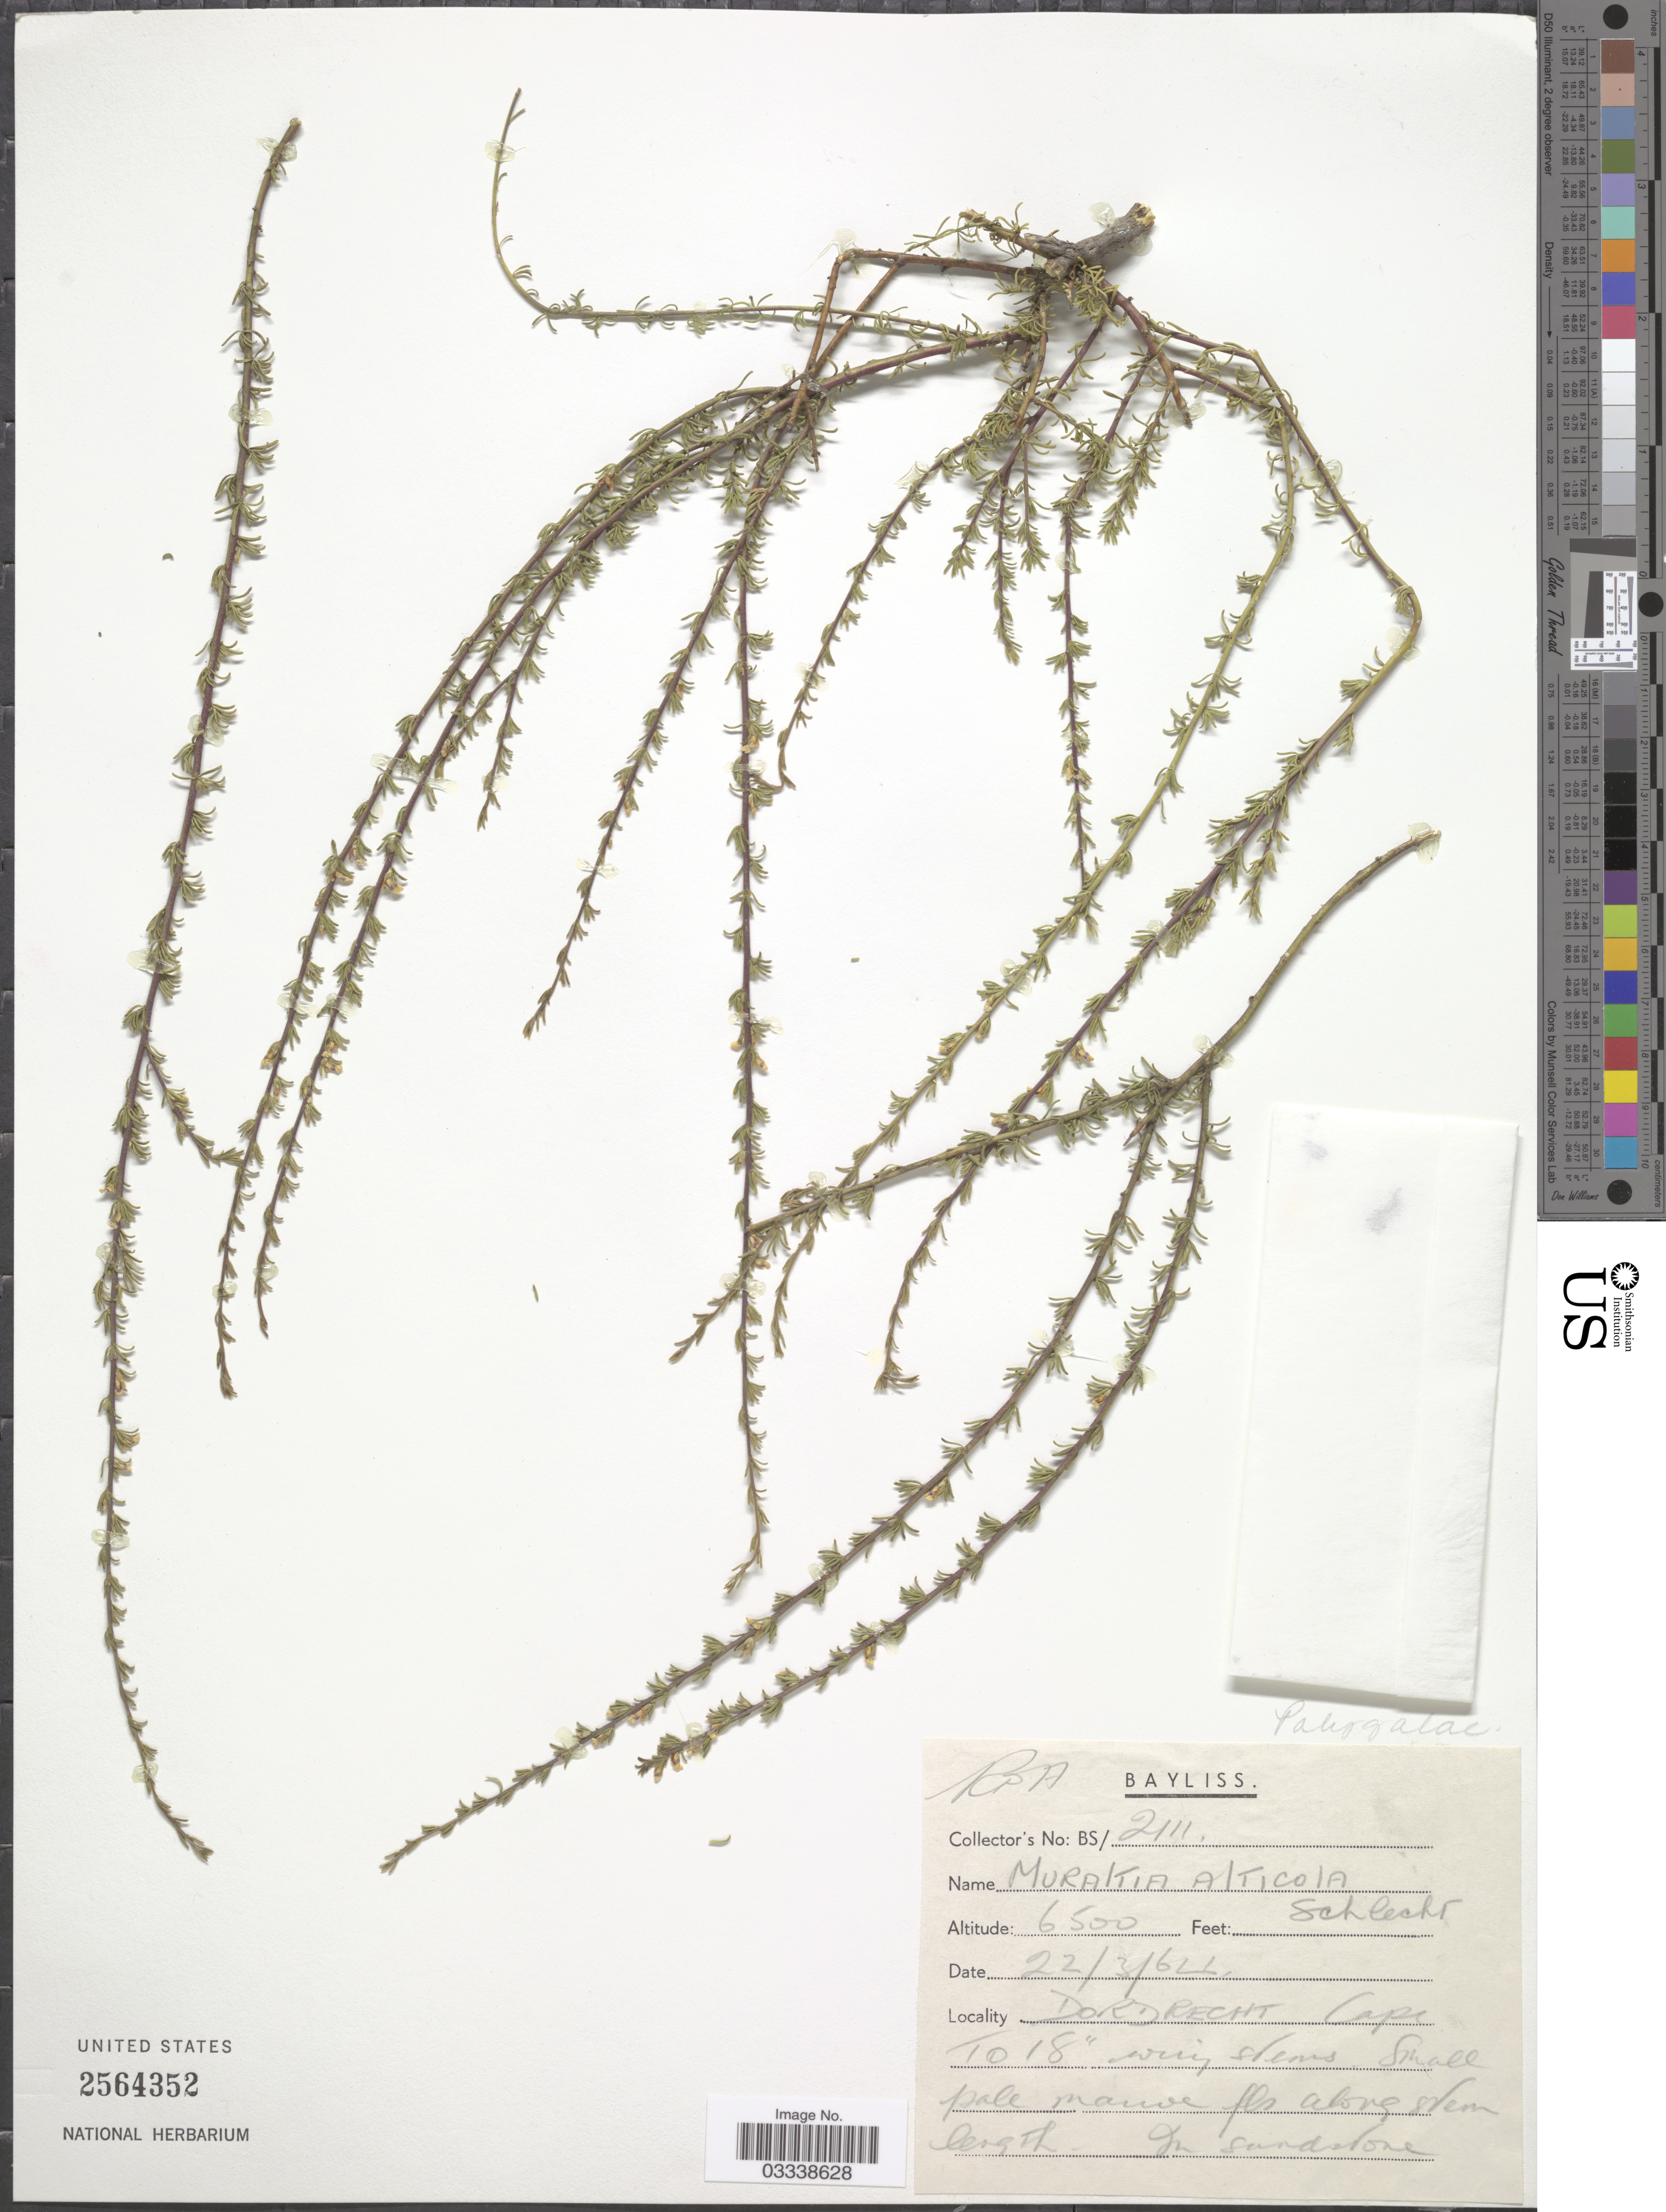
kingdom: Plantae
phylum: Tracheophyta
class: Magnoliopsida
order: Fabales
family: Polygalaceae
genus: Muraltia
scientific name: Muraltia alticola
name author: Schltr.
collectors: Bayliss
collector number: BS/2111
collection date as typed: Transcribed d/m/y: 22/3/64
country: South Africa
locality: Dordrecht, Cape.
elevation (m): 1981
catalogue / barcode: US 2564352